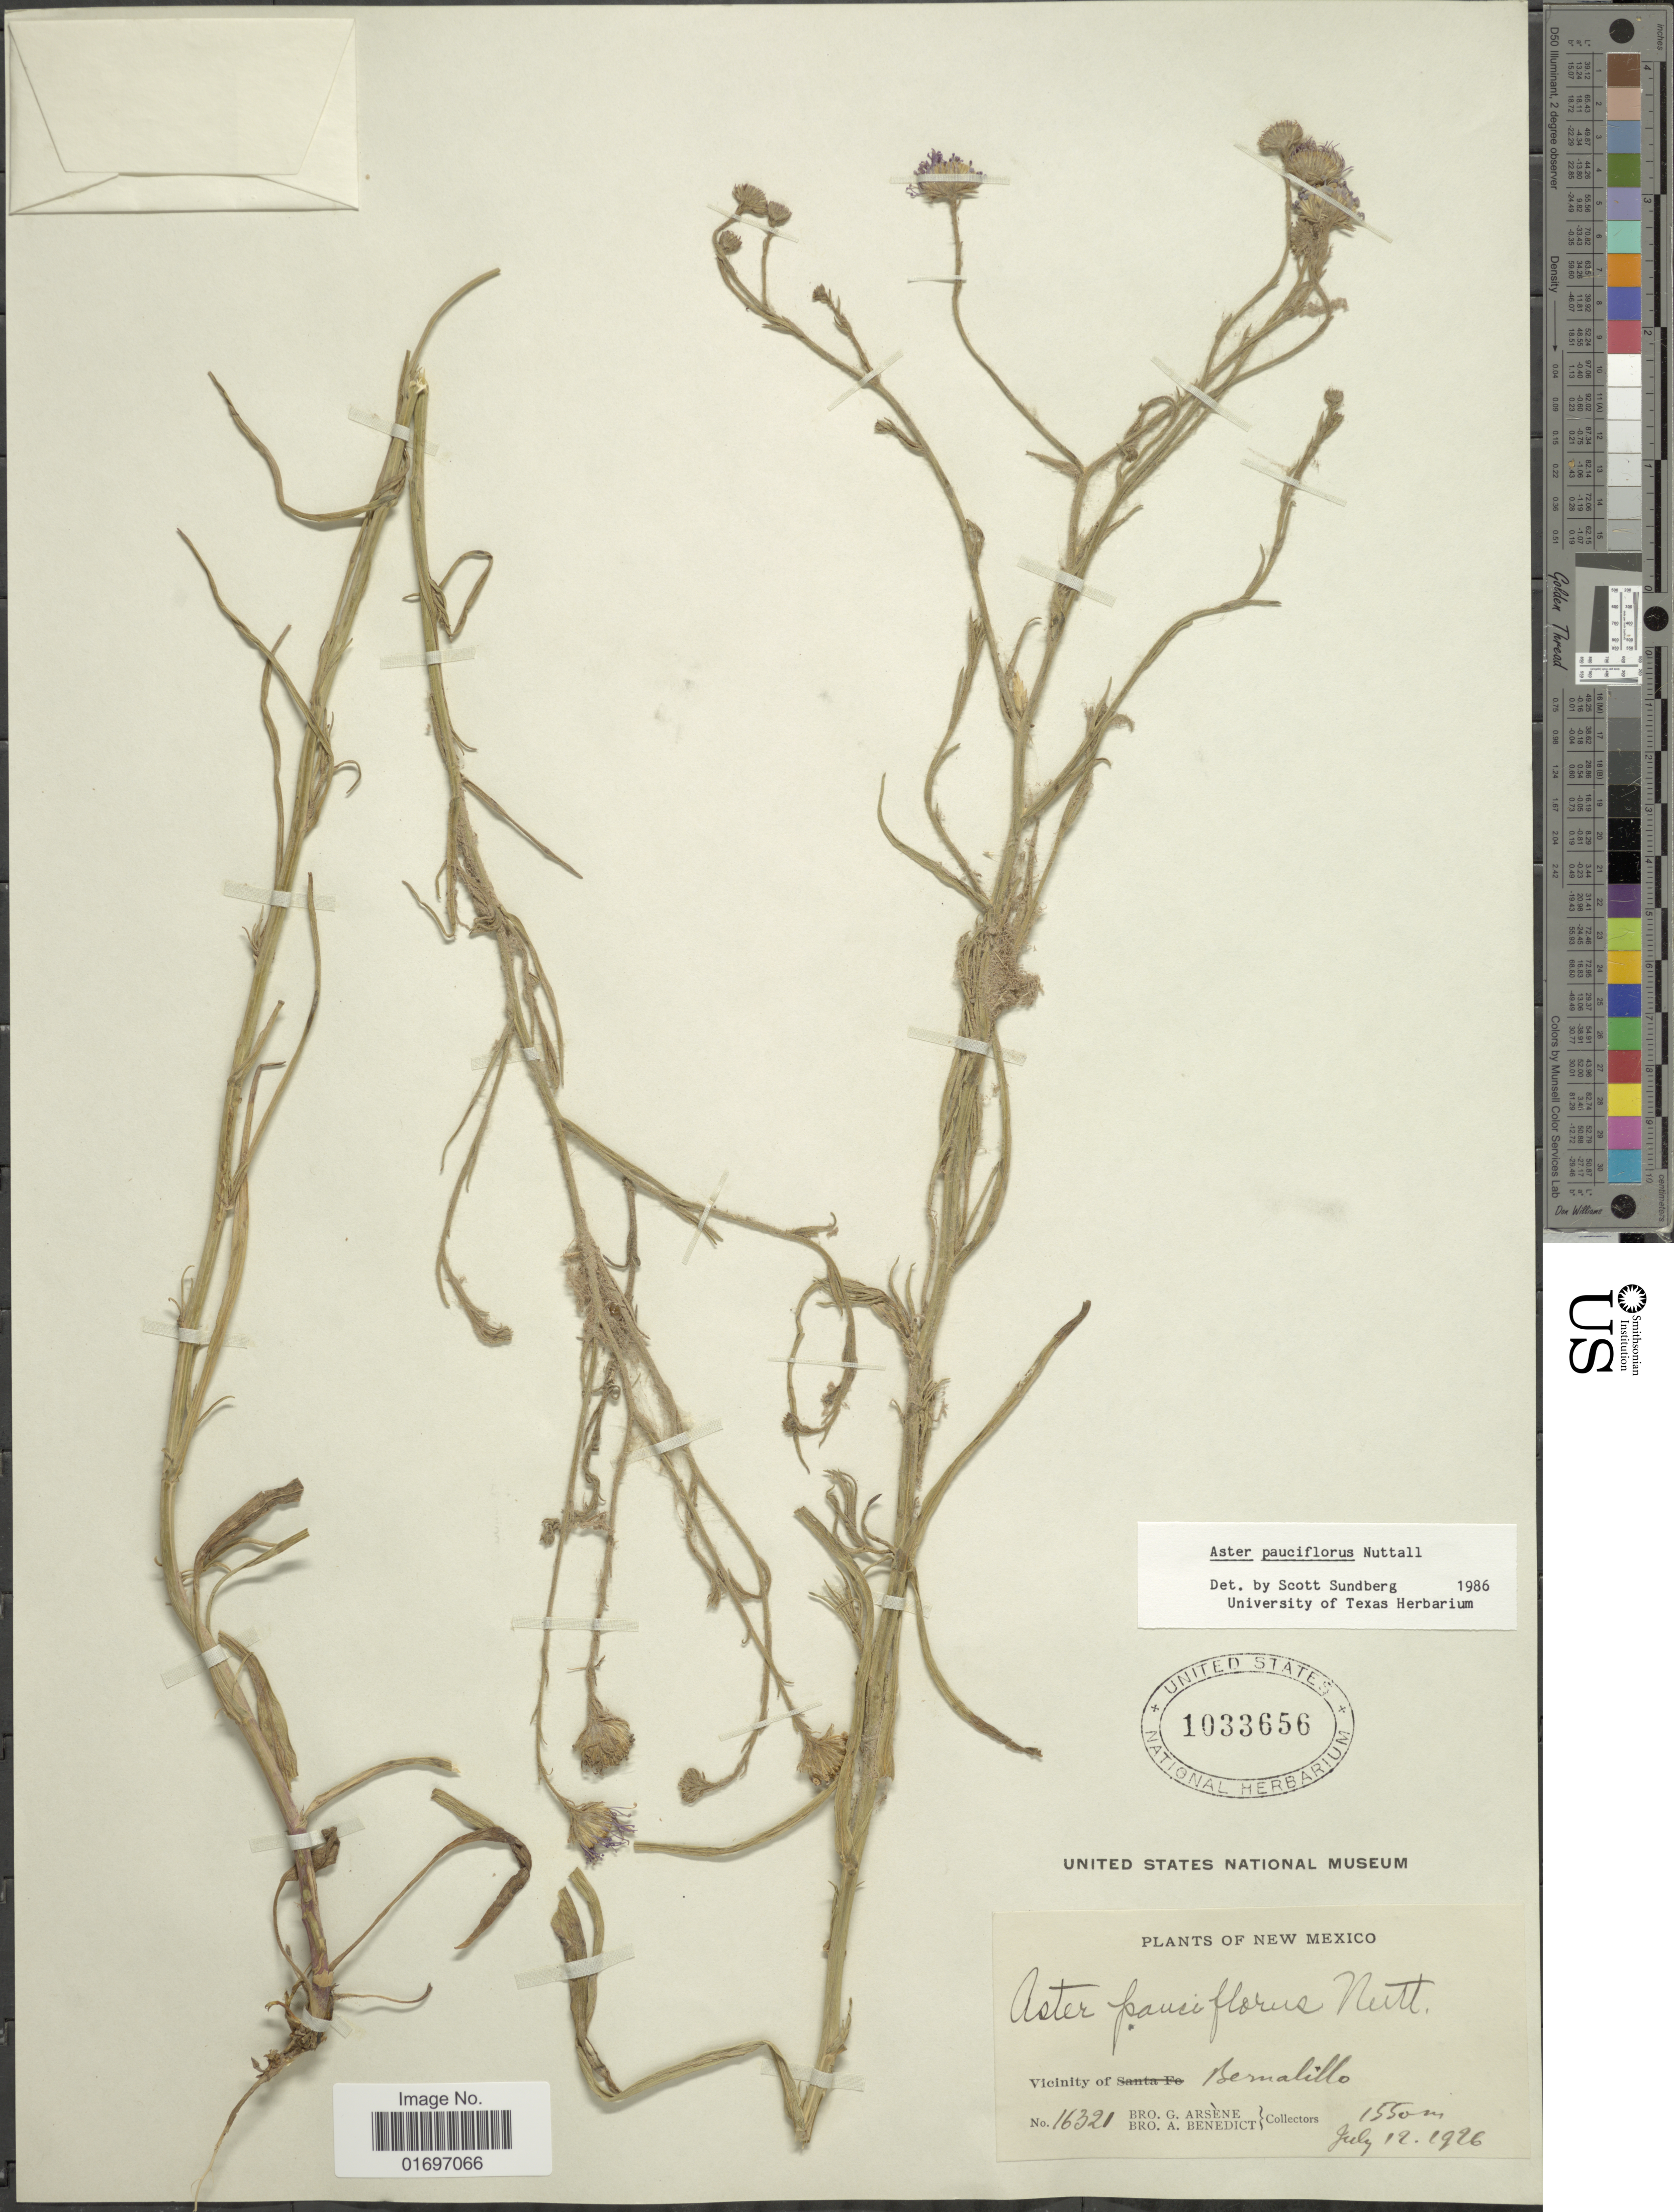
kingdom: Plantae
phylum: Tracheophyta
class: Magnoliopsida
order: Asterales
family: Asteraceae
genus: Almutaster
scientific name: Almutaster pauciflorus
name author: (Nutt.) Á. Löve & D. Löve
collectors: Bro. G. Arsène & Bro. Benedict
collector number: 16321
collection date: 1926-07-12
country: United States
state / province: New Mexico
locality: New Mexico. Vicinity of Bernalillo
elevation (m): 1550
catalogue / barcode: US 1033656